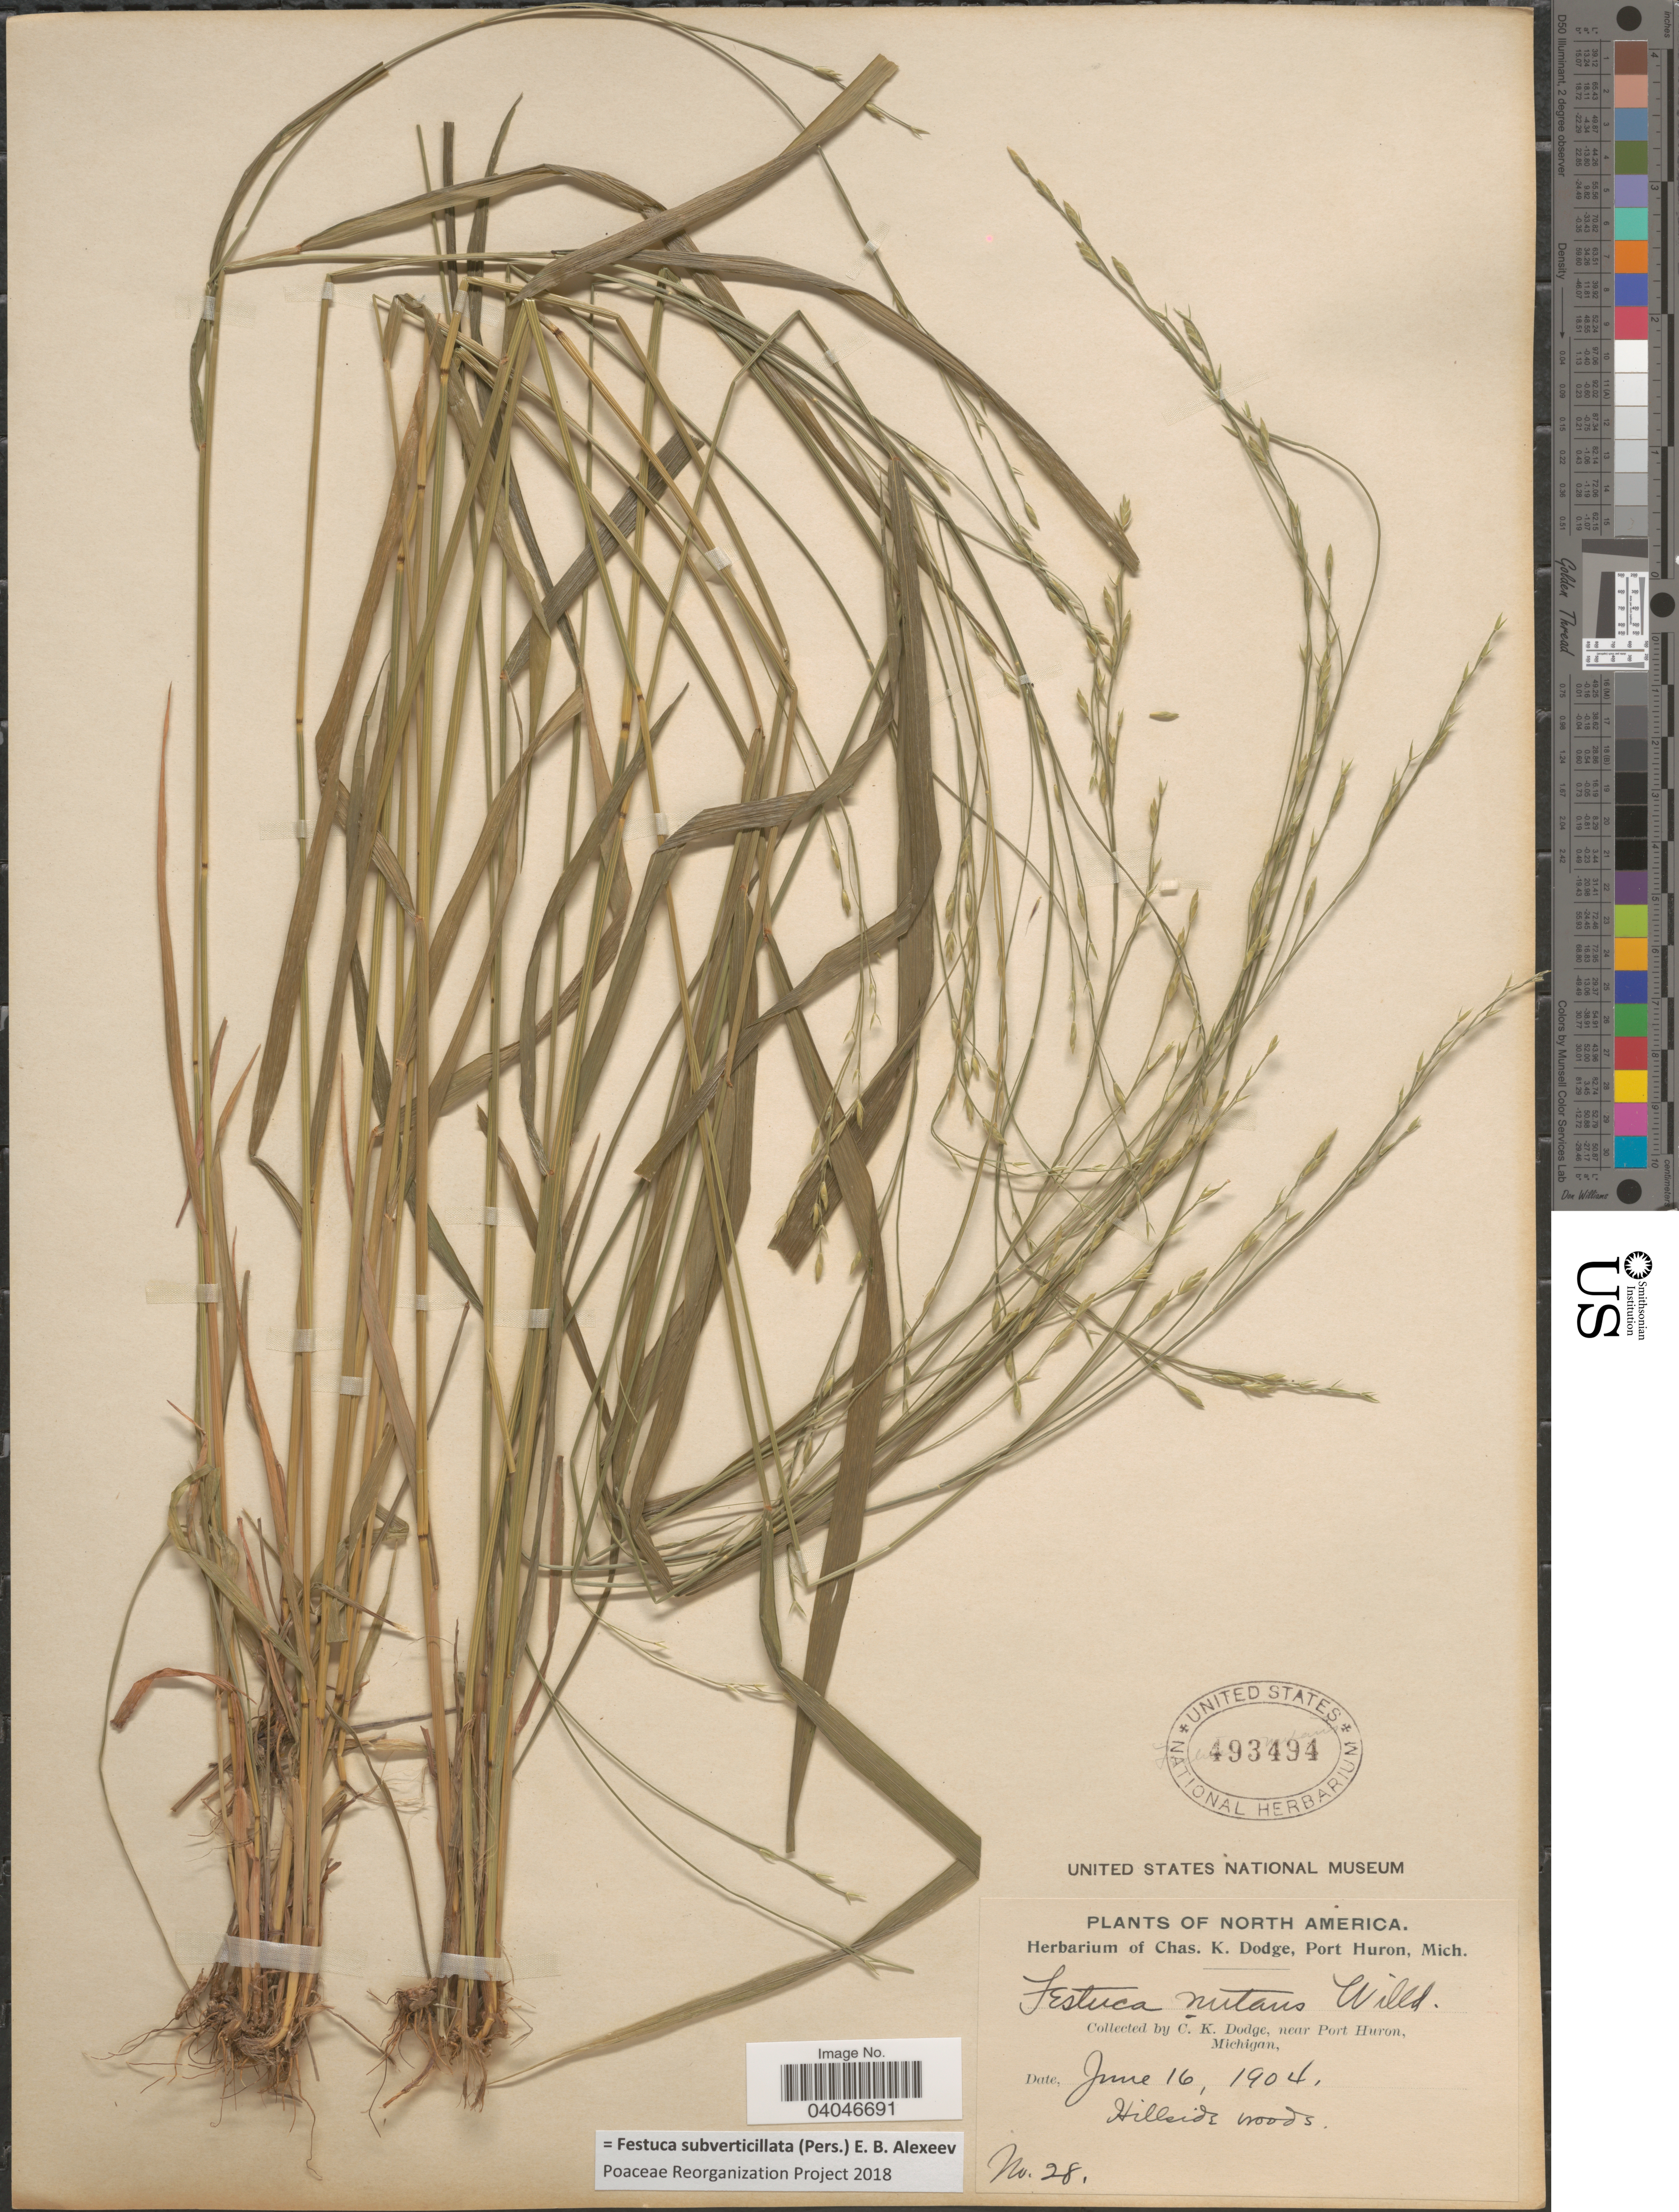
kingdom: Plantae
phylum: Tracheophyta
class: Liliopsida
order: Poales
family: Poaceae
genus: Festuca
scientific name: Festuca subverticillata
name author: (Pers.) E.B. Alexeev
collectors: C. K. Dodge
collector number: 28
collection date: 1904-06-16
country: United States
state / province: Michigan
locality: Near Port Huron.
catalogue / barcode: US 493494